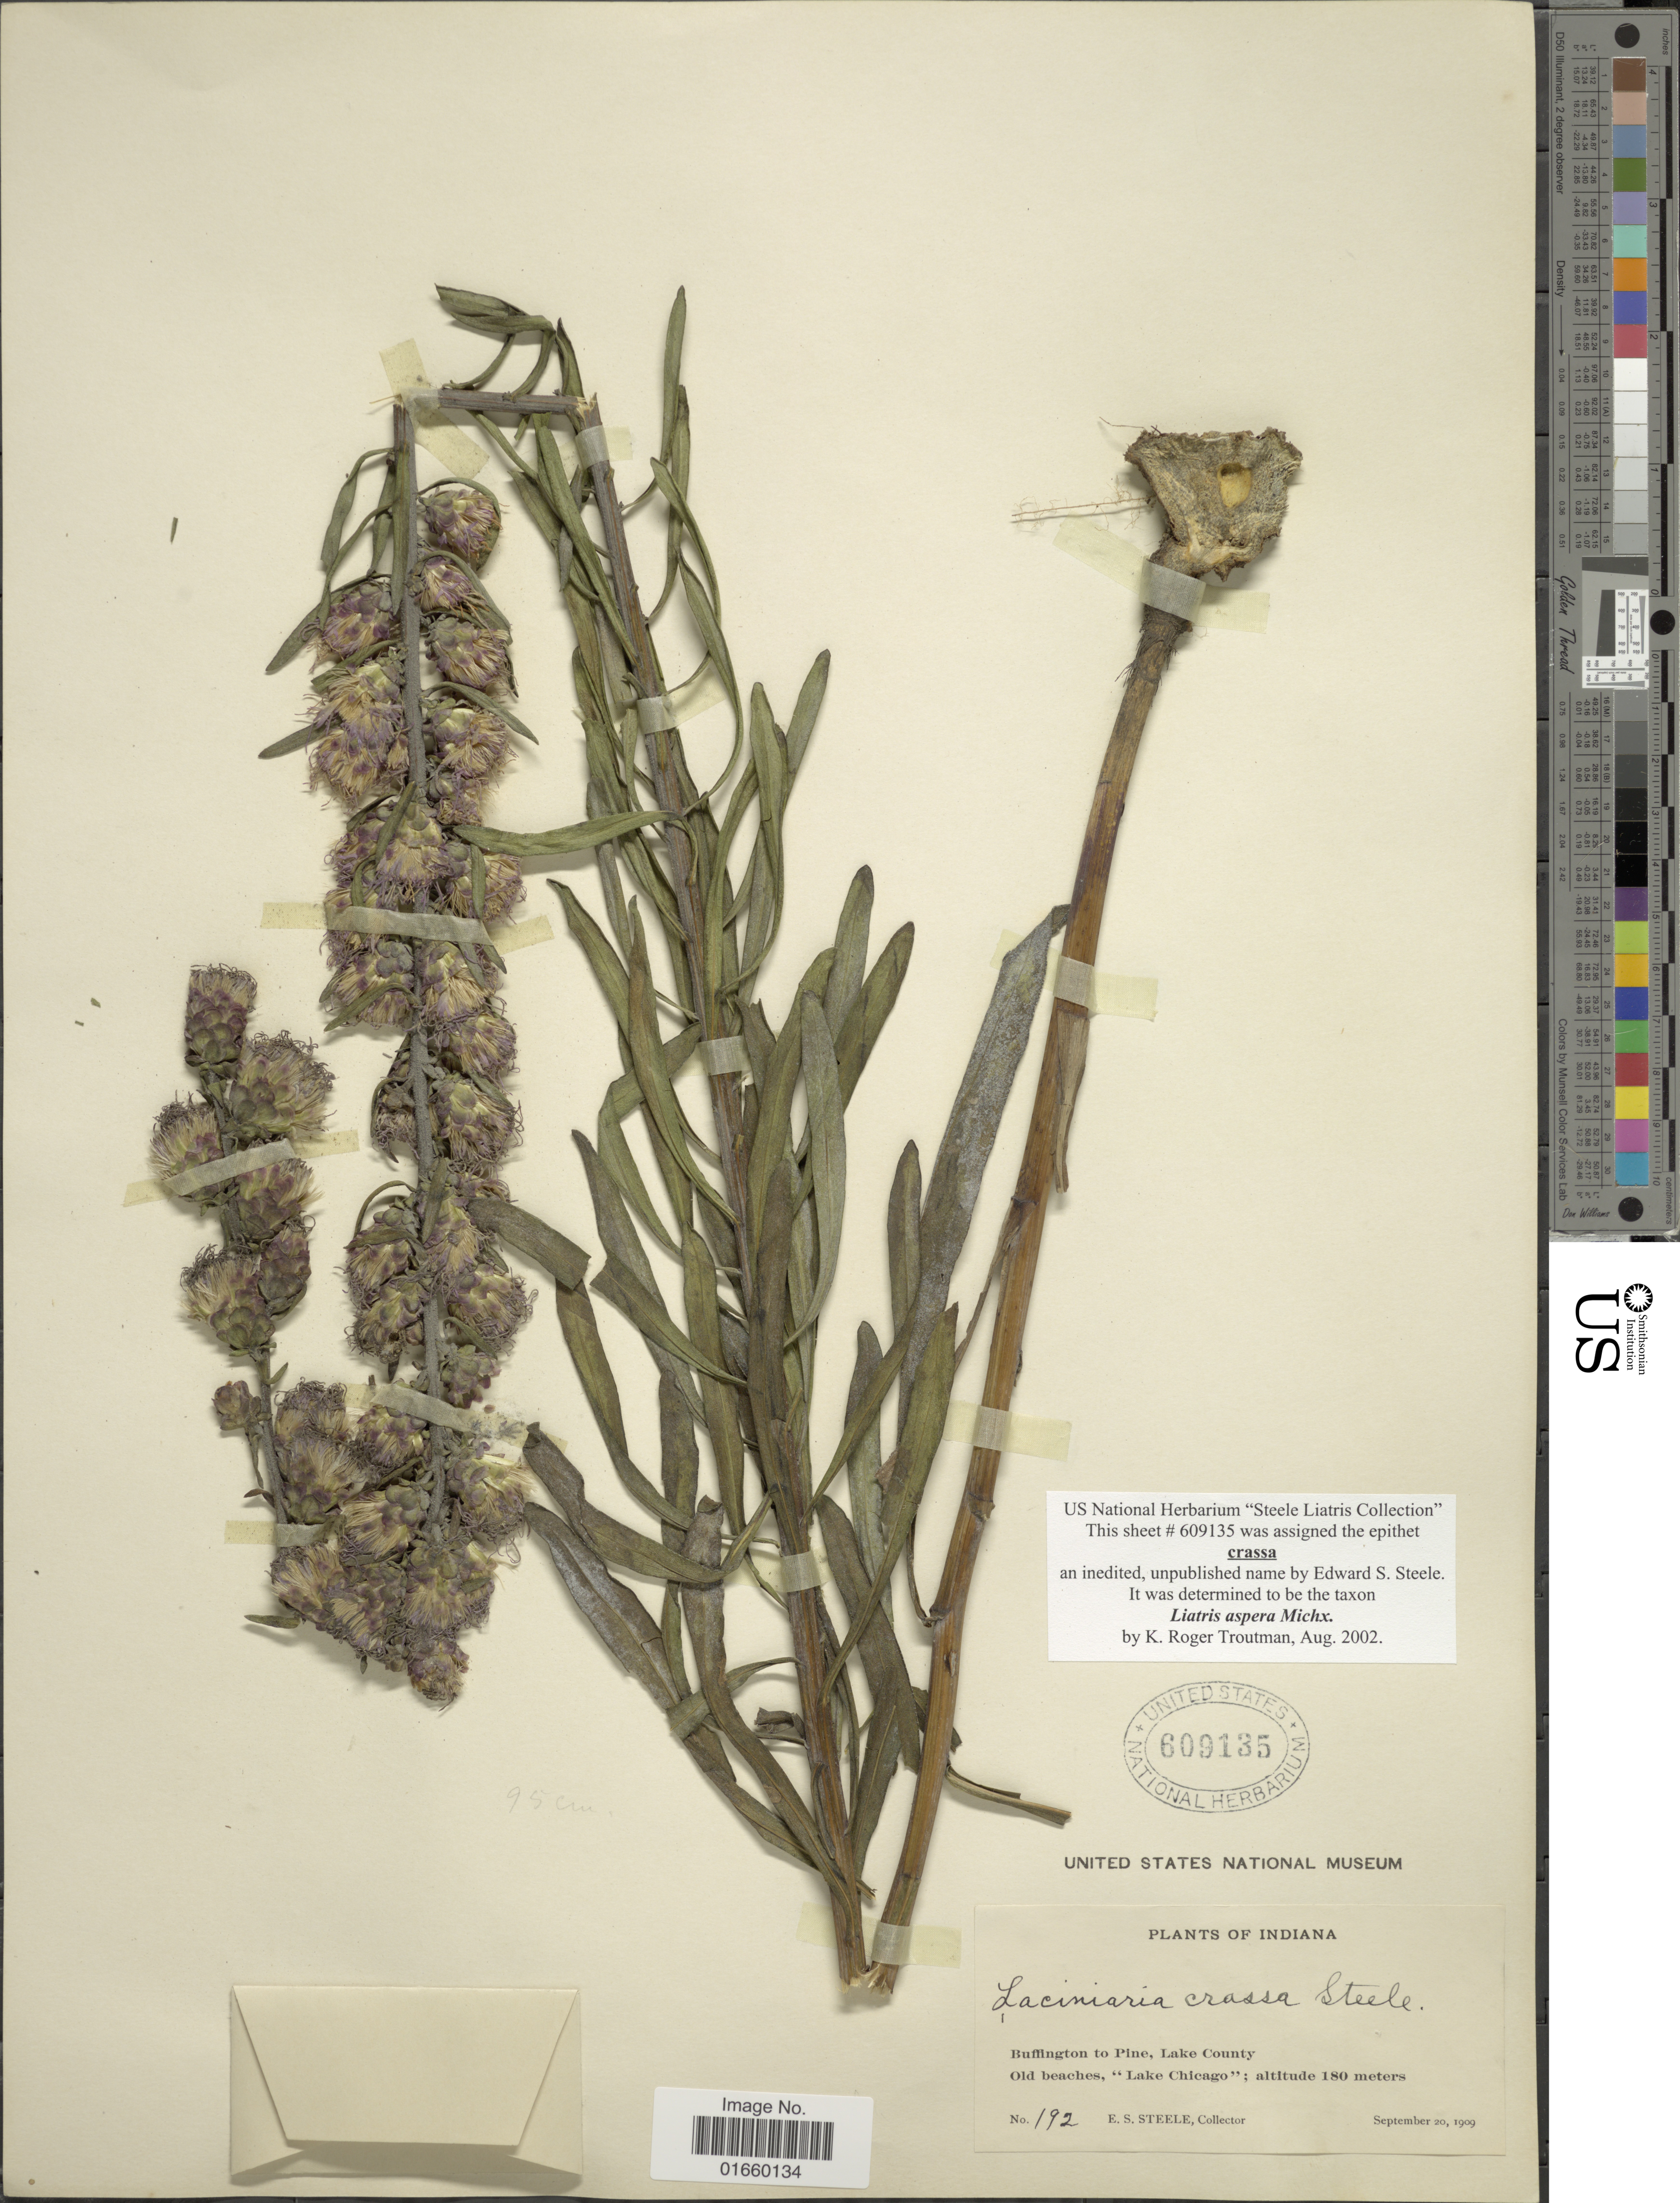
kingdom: Plantae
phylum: Tracheophyta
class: Magnoliopsida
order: Asterales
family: Asteraceae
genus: Liatris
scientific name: Liatris aspera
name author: Michx.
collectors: E. Steele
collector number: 192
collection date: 1909-09-20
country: United States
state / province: Indiana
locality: Buffington to Pine, Lake County, Old Beaches, "Lake Chicago"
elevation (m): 180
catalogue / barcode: US 609135